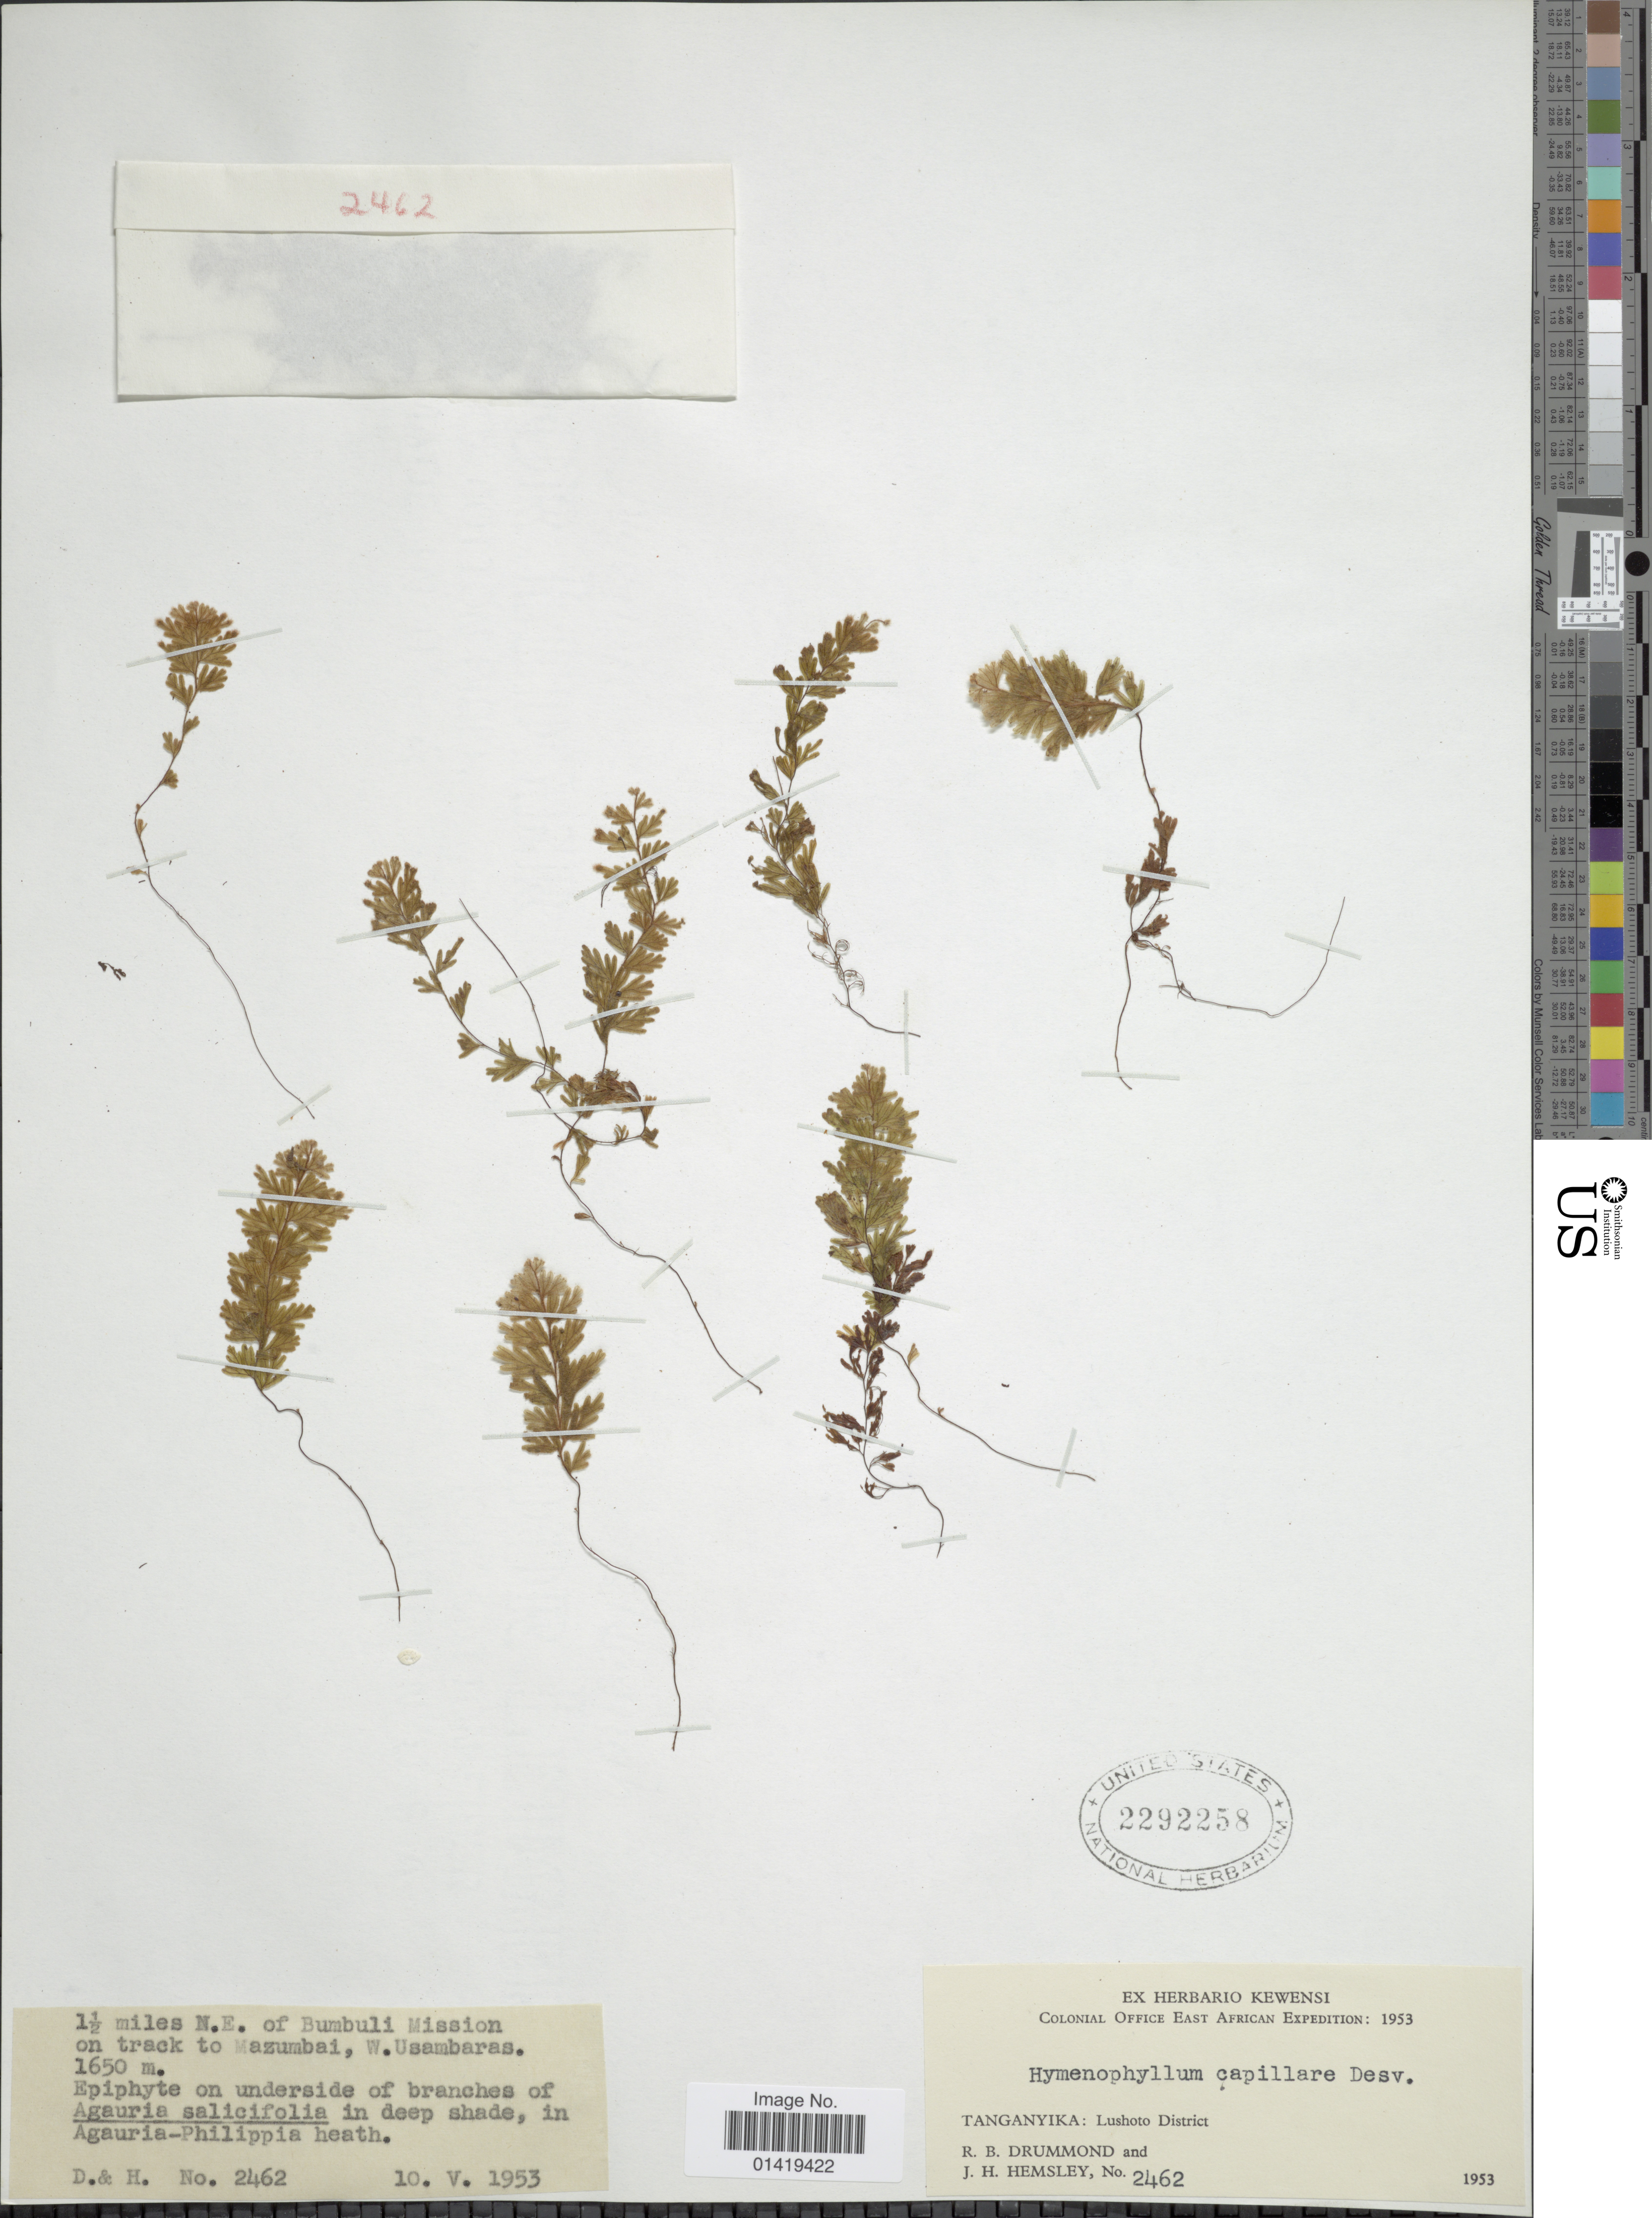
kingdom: Plantae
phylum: Tracheophyta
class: Polypodiopsida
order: Hymenophyllales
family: Hymenophyllaceae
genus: Hymenophyllum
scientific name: Hymenophyllum pendulum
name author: Sodiro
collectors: R. Drummond & J. H. Hemsley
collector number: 2462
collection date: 1953-05-10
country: Tanzania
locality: Tanganyika: Lushoto district 1 1/2 miles N.E. of Bumbuli mission on track to Mazumbai, W. Usambaras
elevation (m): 1650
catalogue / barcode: US 2292258